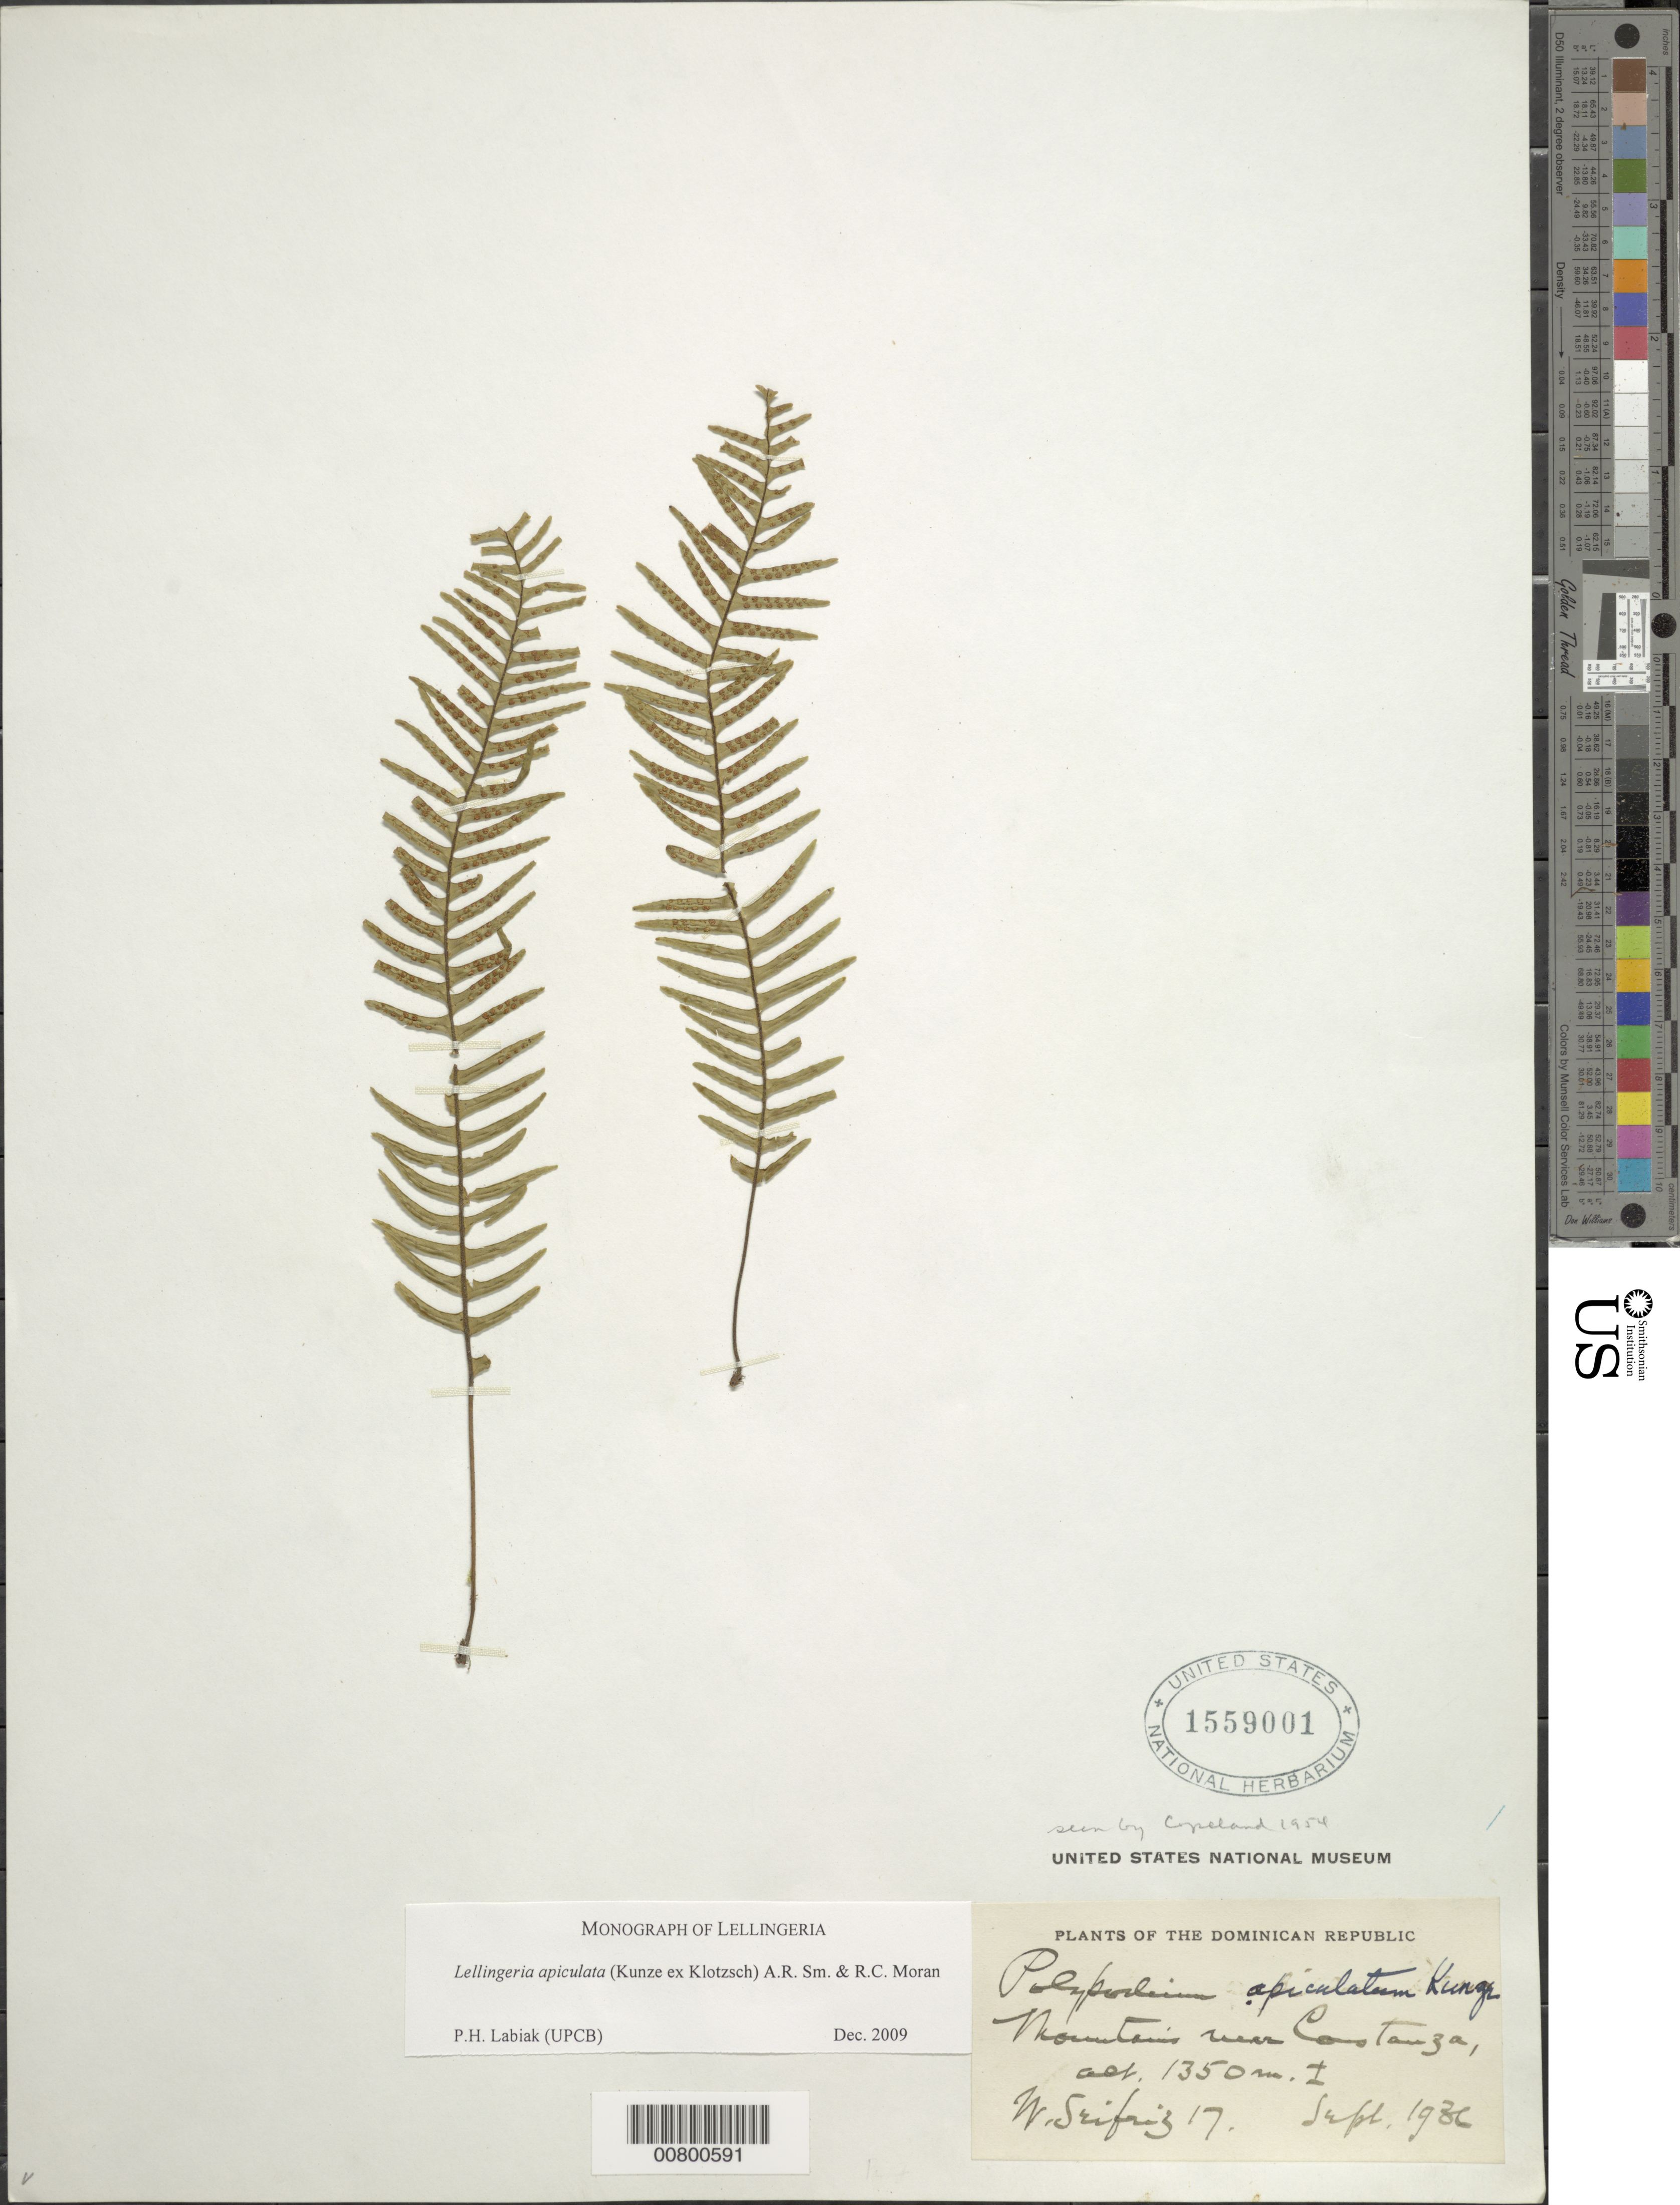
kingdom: Plantae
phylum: Tracheophyta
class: Polypodiopsida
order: Polypodiales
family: Polypodiaceae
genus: Lellingeria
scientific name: Lellingeria apiculata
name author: (Kunze ex Klotzsch) A.R. Sm. & R.C. Moran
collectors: W. Siefriz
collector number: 17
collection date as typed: Sep 1936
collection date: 1936-09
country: Dominican Republic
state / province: La Vega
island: Hispaniola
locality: Constanza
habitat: Mountains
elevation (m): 1350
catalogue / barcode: US 1559001